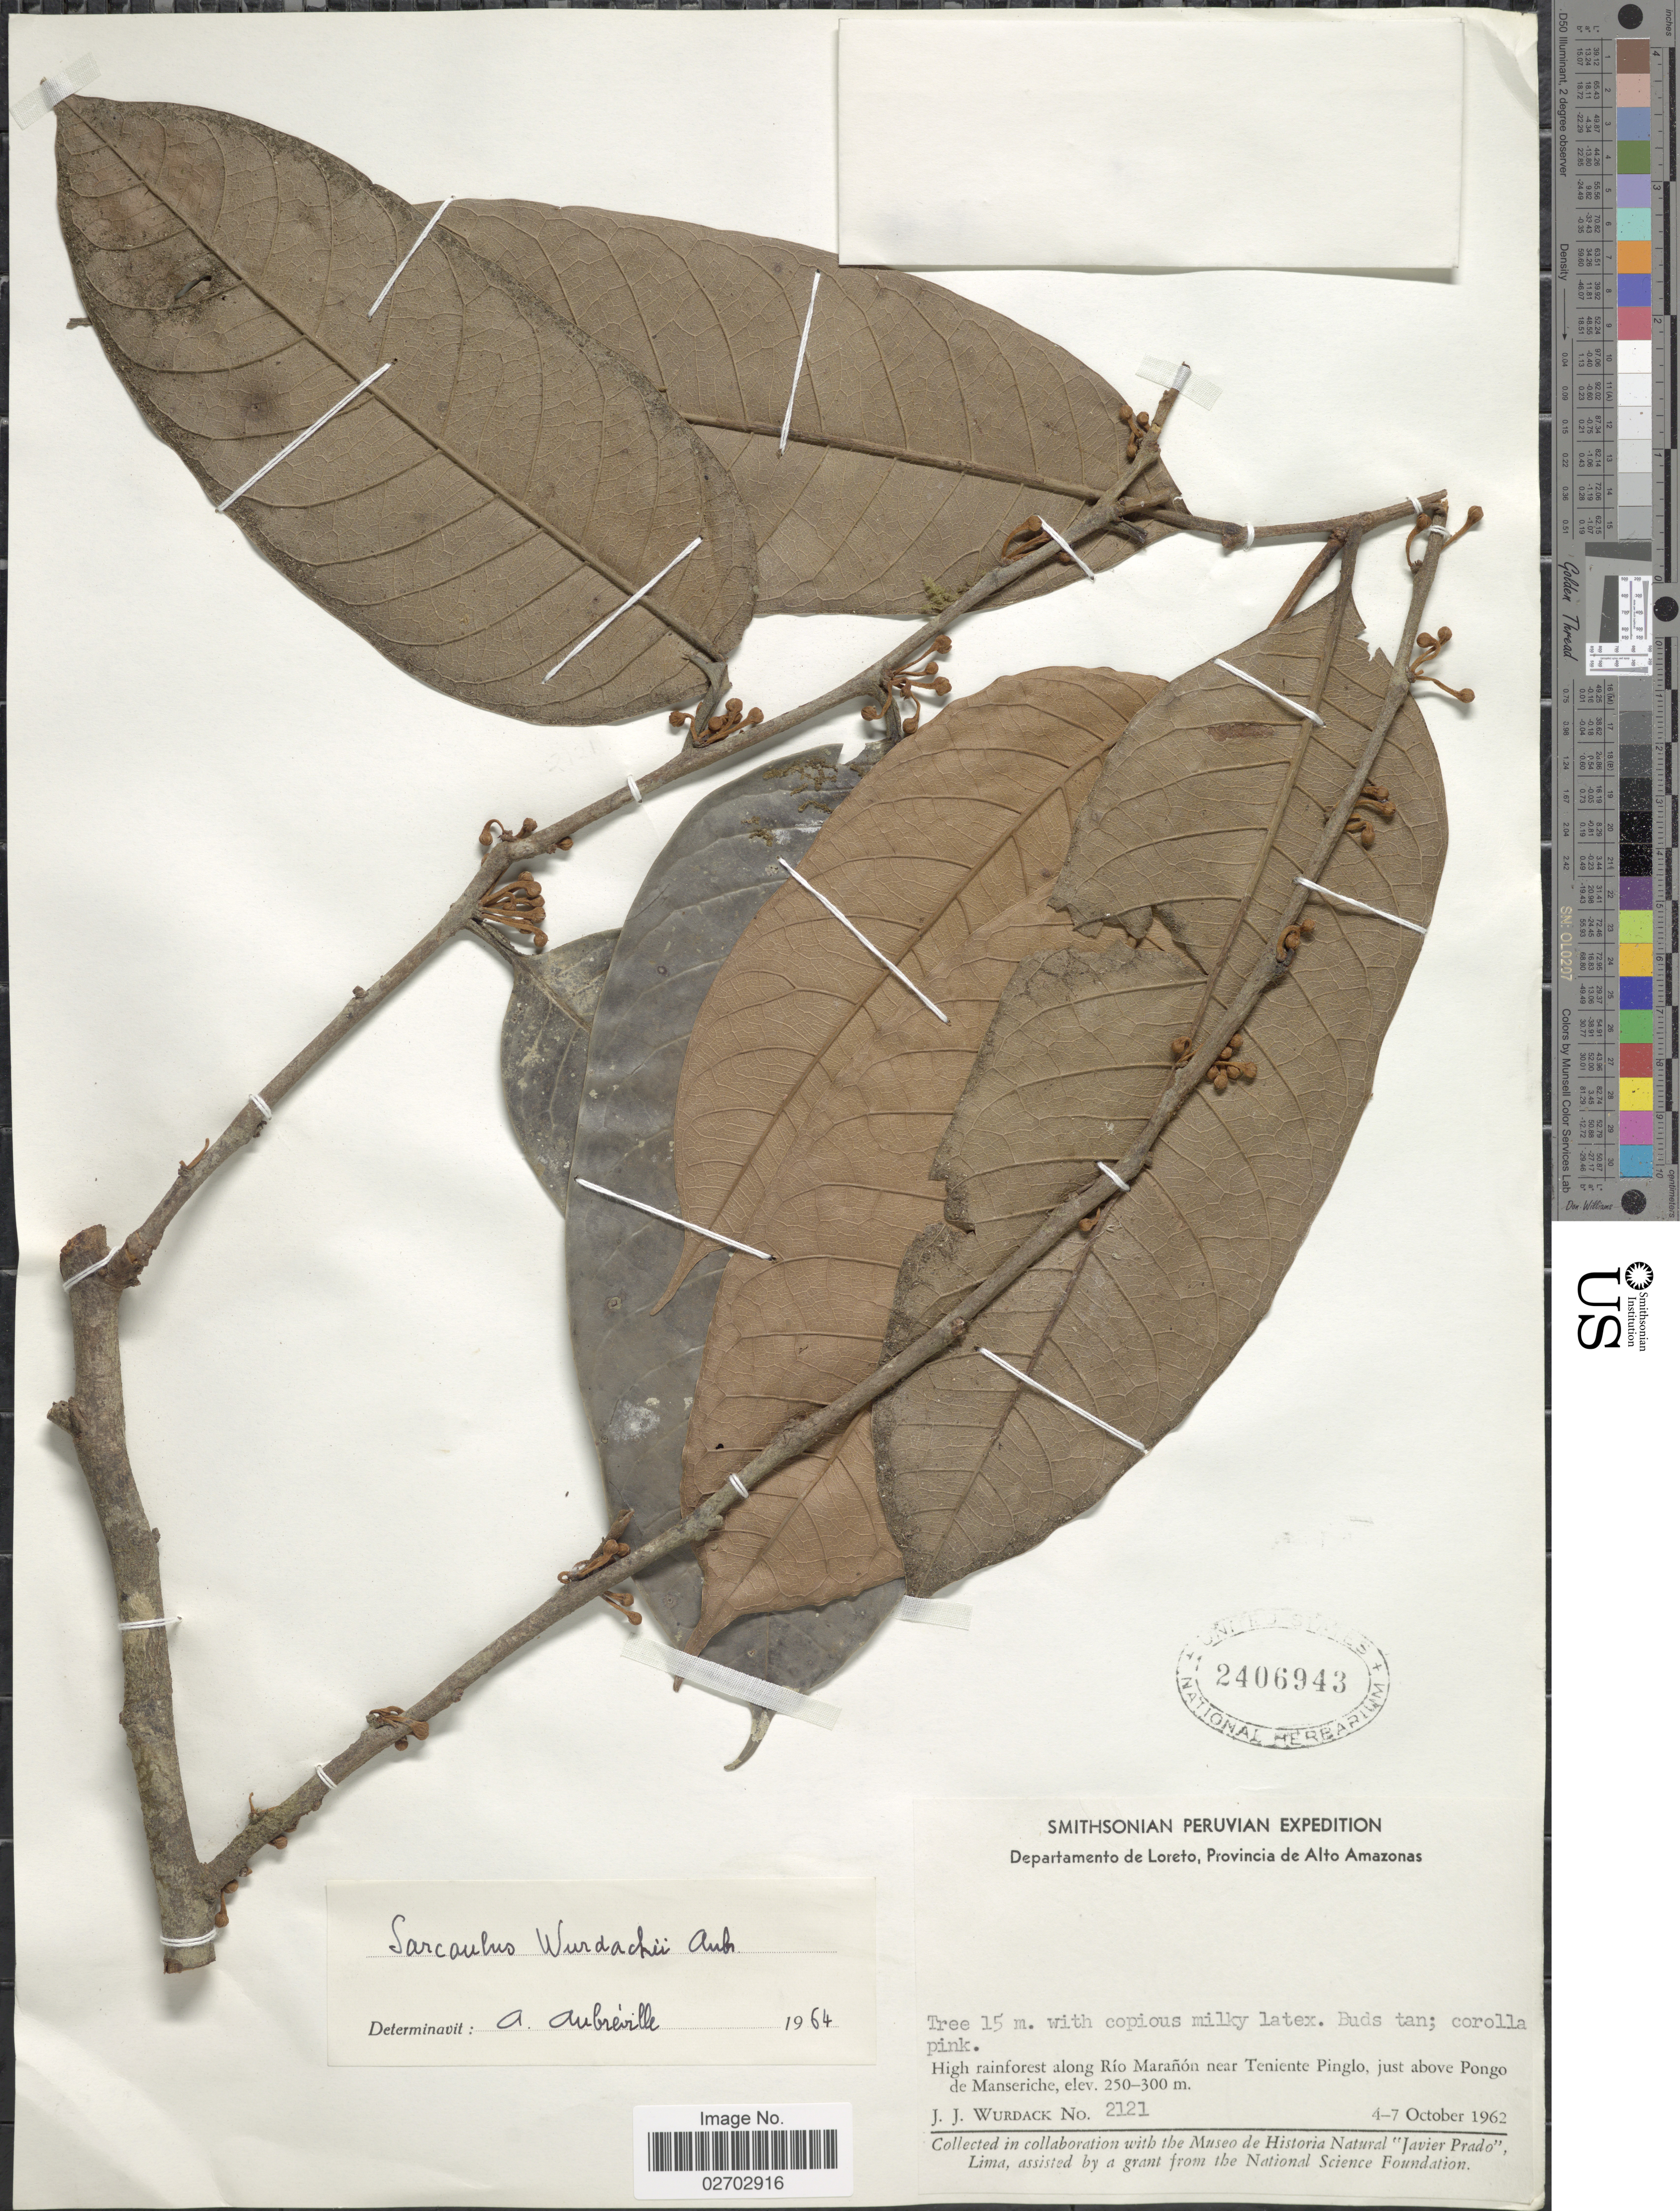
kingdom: Plantae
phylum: Tracheophyta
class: Magnoliopsida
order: Ericales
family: Sapotaceae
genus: Sarcaulus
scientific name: Sarcaulus wurdackii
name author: Aubrév.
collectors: J. J. Wurdack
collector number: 2121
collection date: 1962-10-04/1962-10-07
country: Peru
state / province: Loreto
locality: Provincia de Alto Amazonas. along Rio Maranon near Teniente Pinglo, just above Pongo de Manseriche.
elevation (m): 250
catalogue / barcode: US 2406943